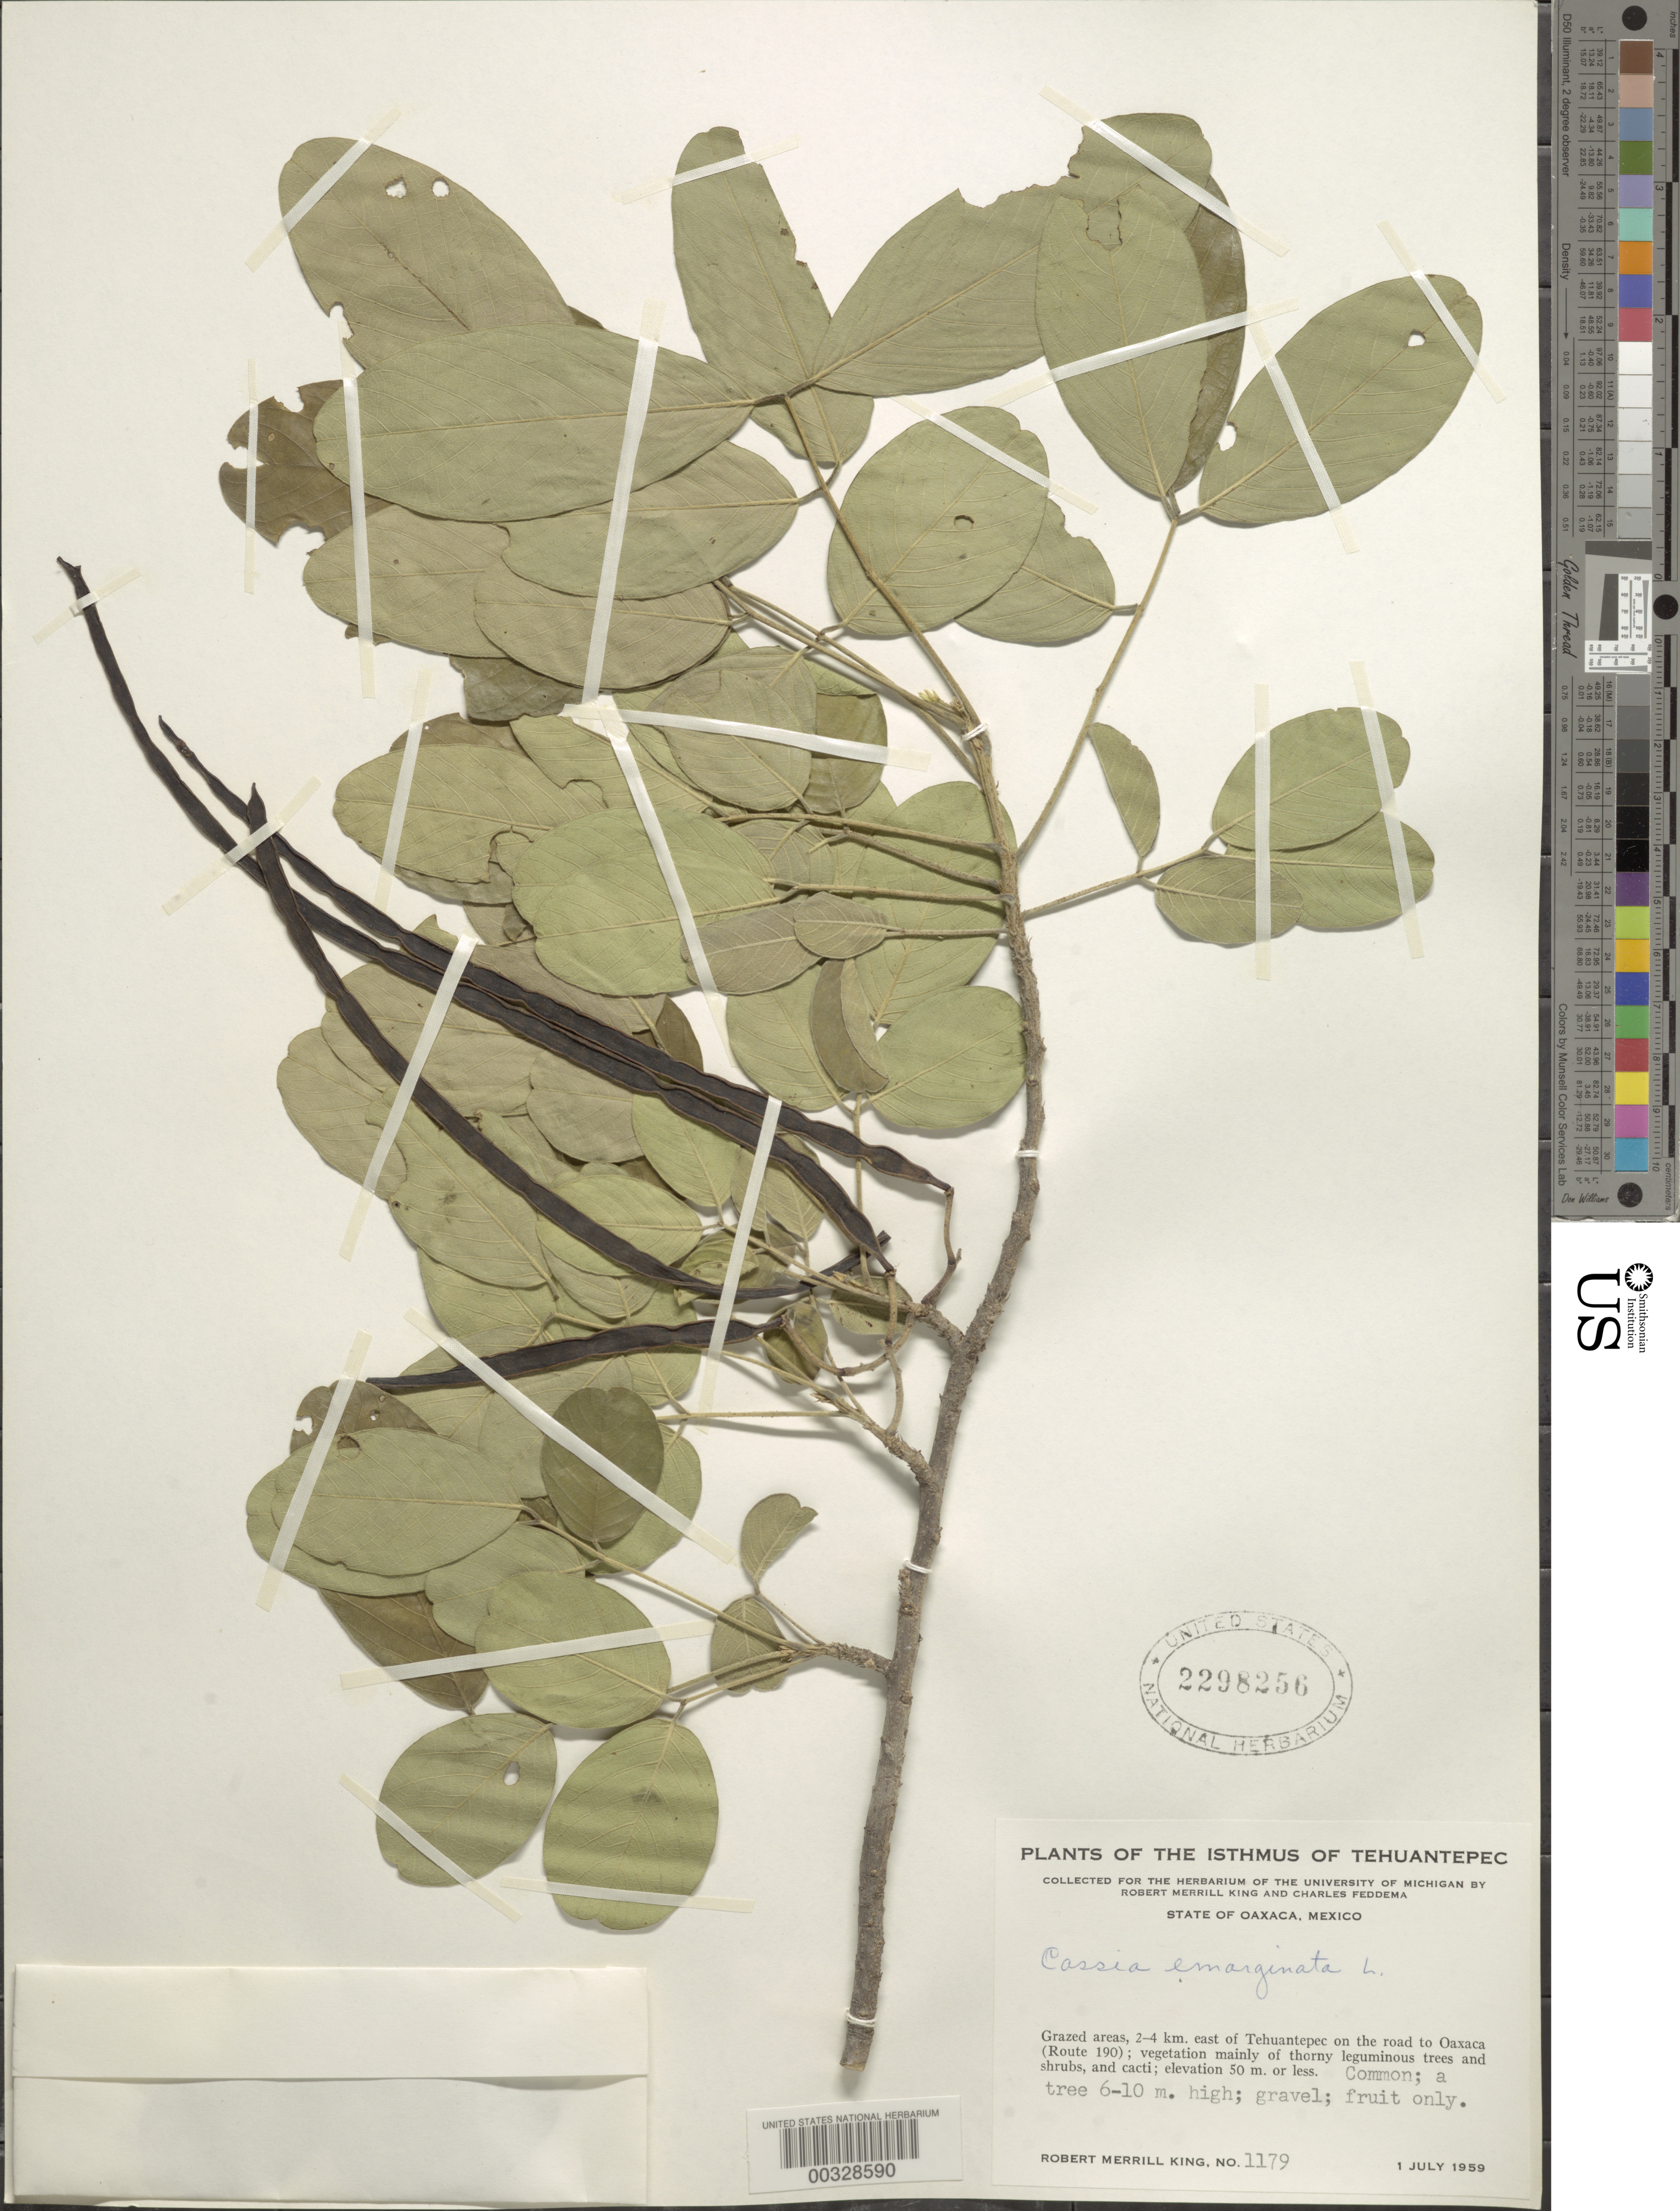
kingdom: Plantae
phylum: Tracheophyta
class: Magnoliopsida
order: Fabales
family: Fabaceae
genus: Senna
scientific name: Senna emarginata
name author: L.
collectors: R. M. King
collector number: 1179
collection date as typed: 01 Jul 1959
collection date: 1959-07-01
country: Mexico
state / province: Oaxaca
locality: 2-4 km E of Tehuantepec on the road to Oaxaca, route 190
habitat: Grazed areas; high; gravel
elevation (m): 50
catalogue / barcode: US 2298256